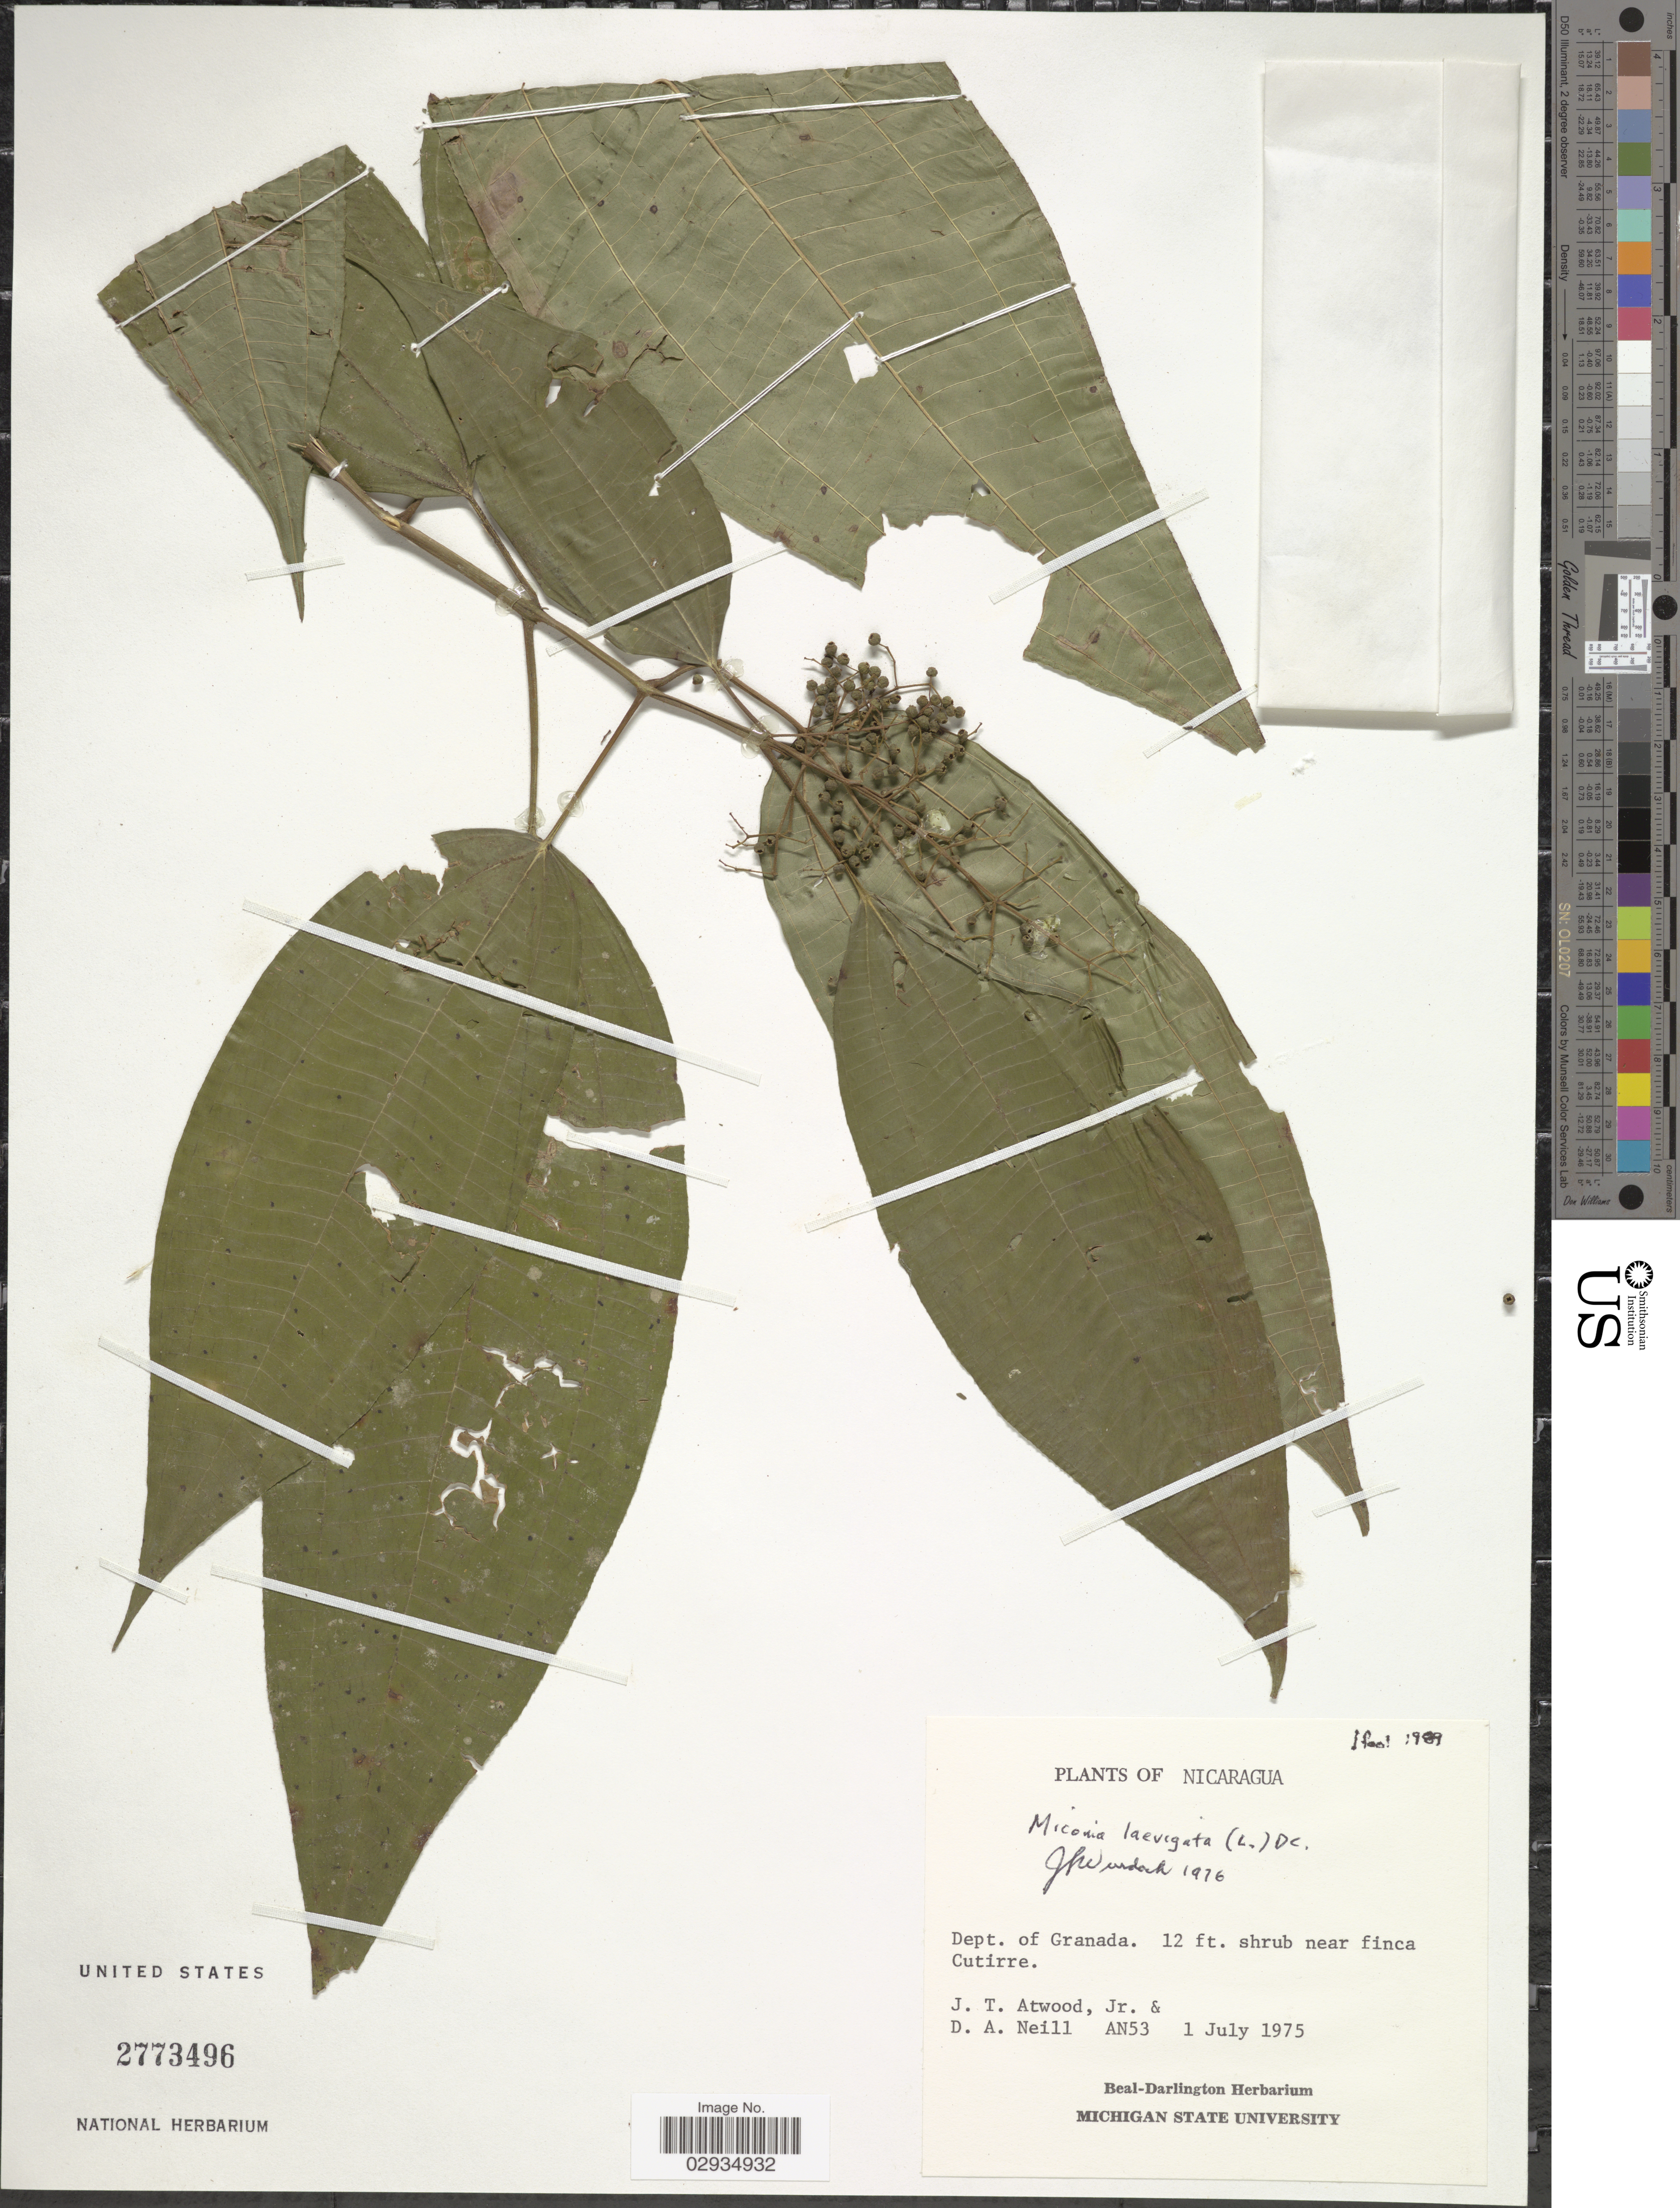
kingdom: Plantae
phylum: Tracheophyta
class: Magnoliopsida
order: Myrtales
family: Melastomataceae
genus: Miconia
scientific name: Miconia laevigata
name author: (L.) D. Don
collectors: J. Atwood & D. A. Neill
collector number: AN53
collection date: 1975-07-01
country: Nicaragua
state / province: Granada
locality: Dept. of Granada. Near finca Cutirre.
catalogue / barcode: US 2773496